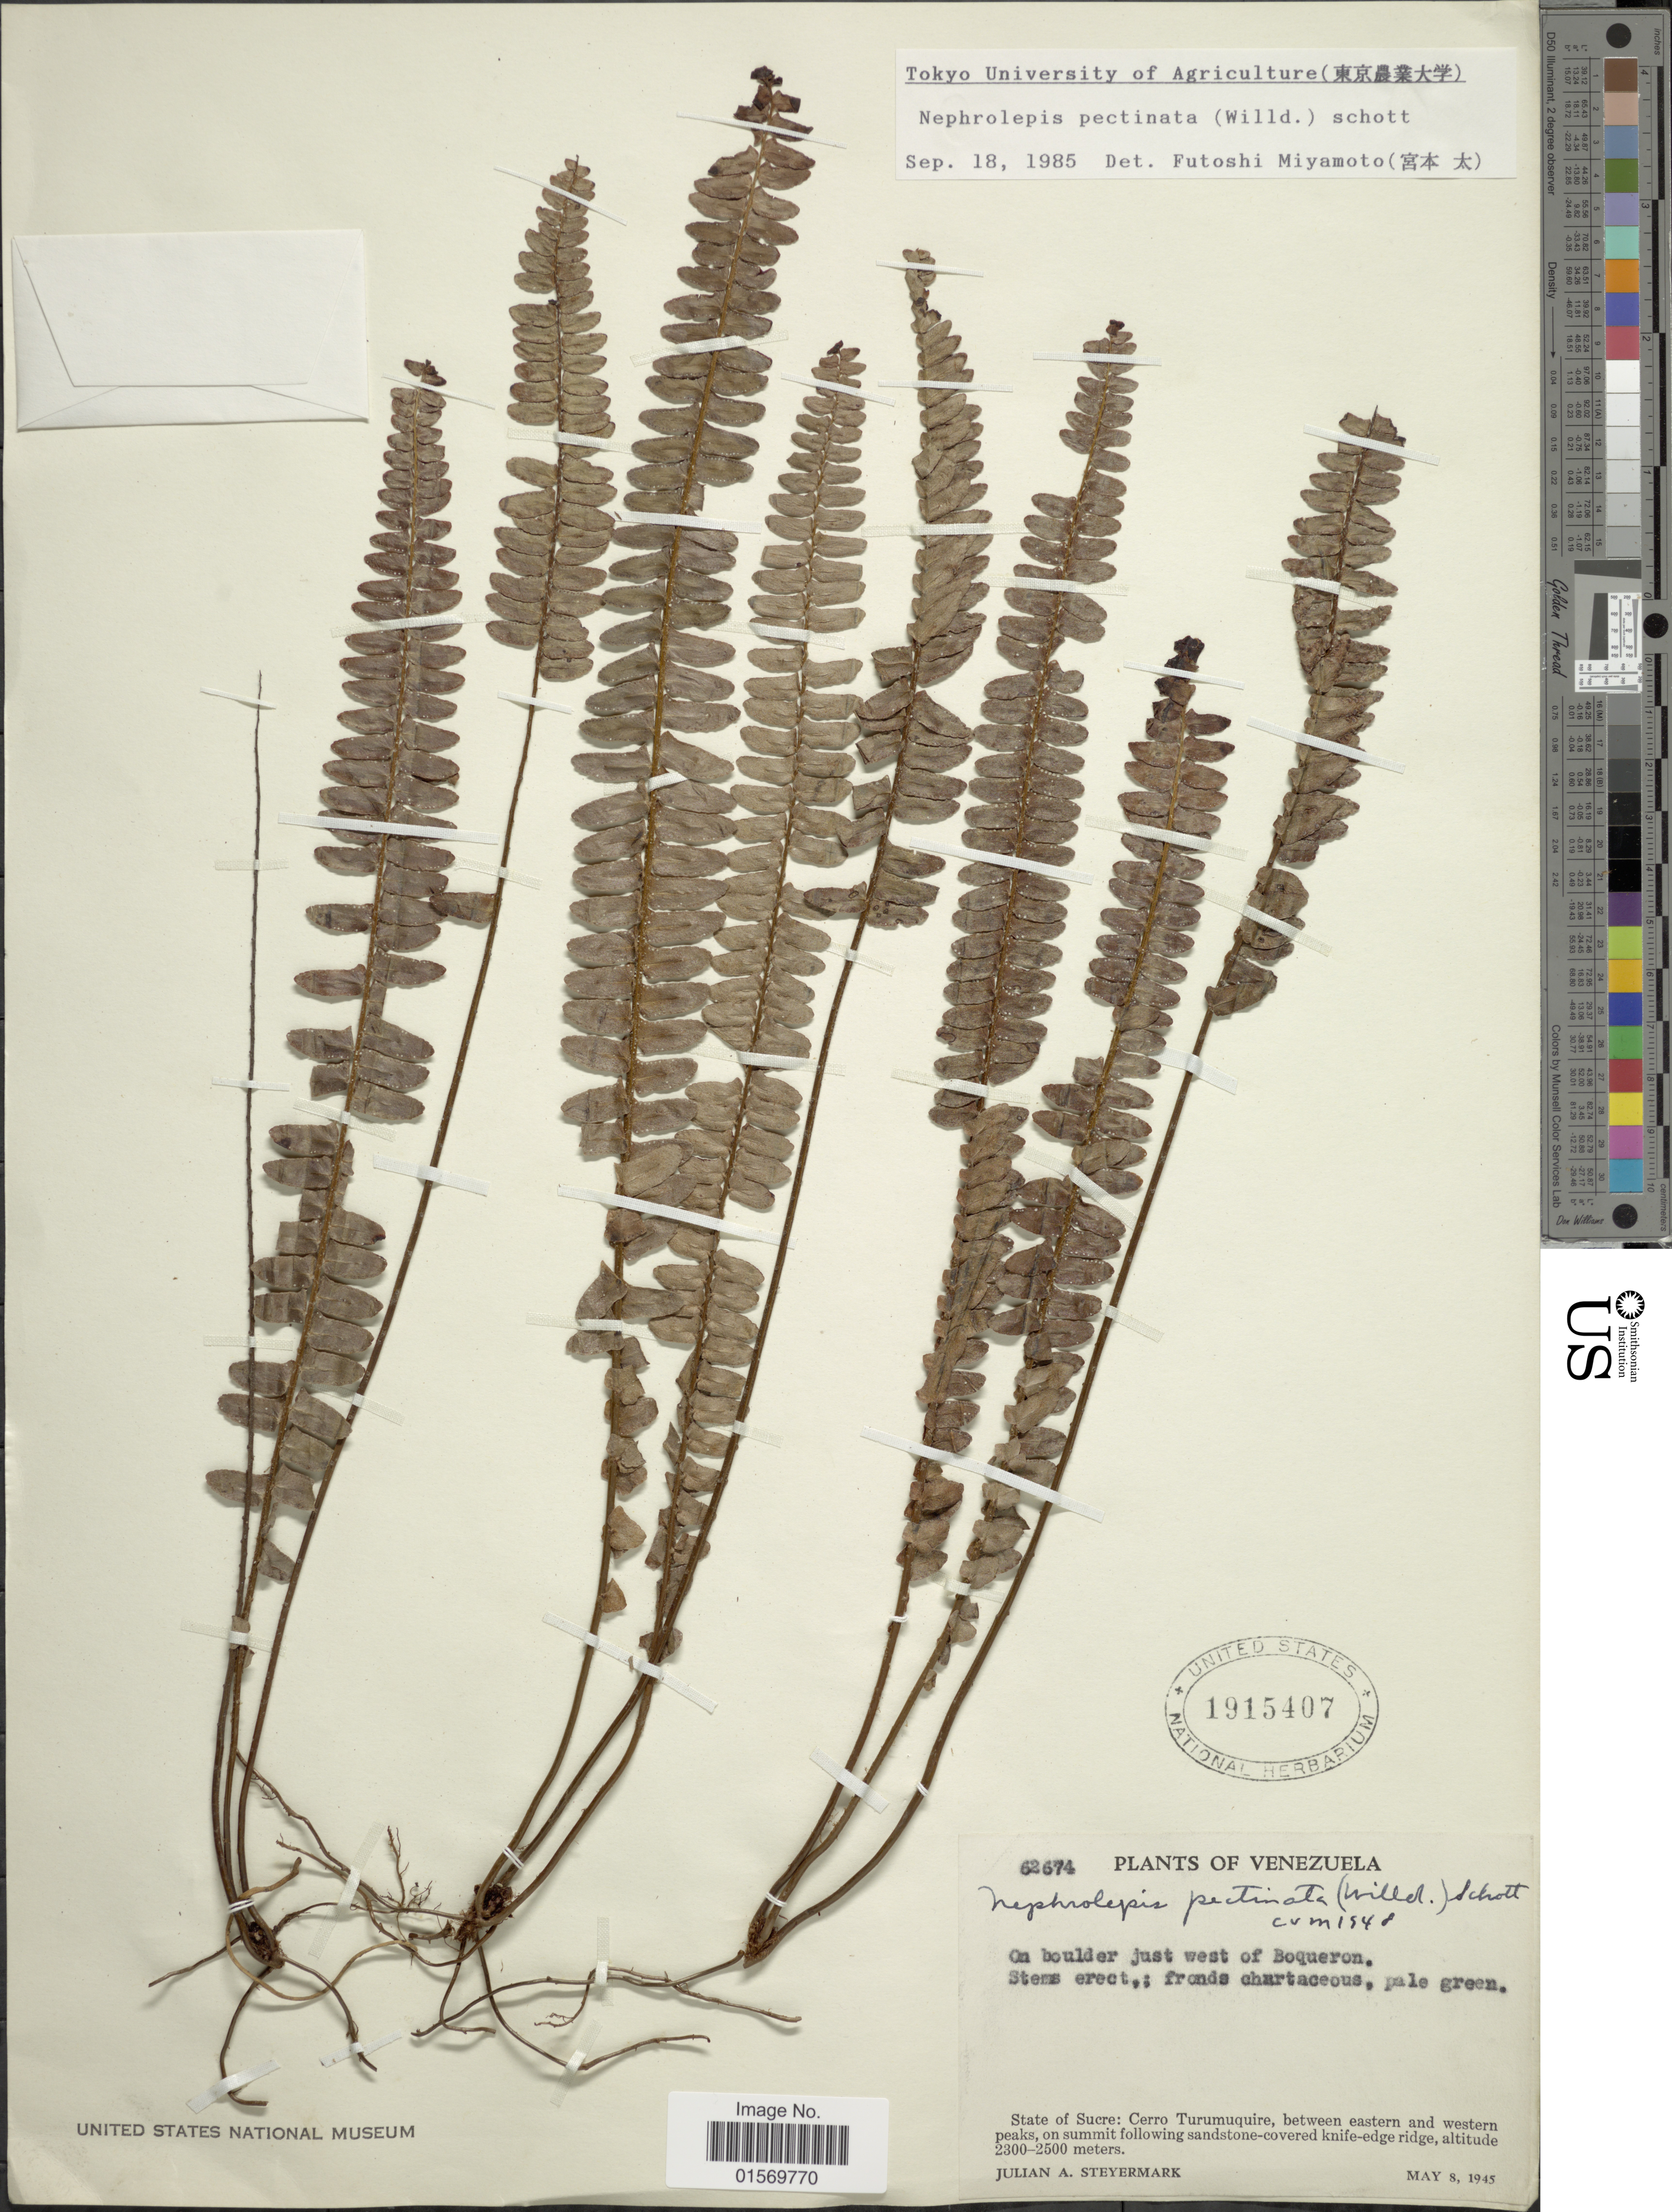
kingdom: Plantae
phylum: Tracheophyta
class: Polypodiopsida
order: Polypodiales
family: Nephrolepidaceae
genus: Nephrolepis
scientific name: Nephrolepis pectinata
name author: (Willd.) Schott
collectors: J. Steyermark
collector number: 62674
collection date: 1945-05-08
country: Venezuela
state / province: Sucre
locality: On boulder just west of Boqueron, Cerro Turumuquire, between eastern and western peaks, on summit following sandstone-coverd knife-edge ridge.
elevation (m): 2300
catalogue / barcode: US 1915407